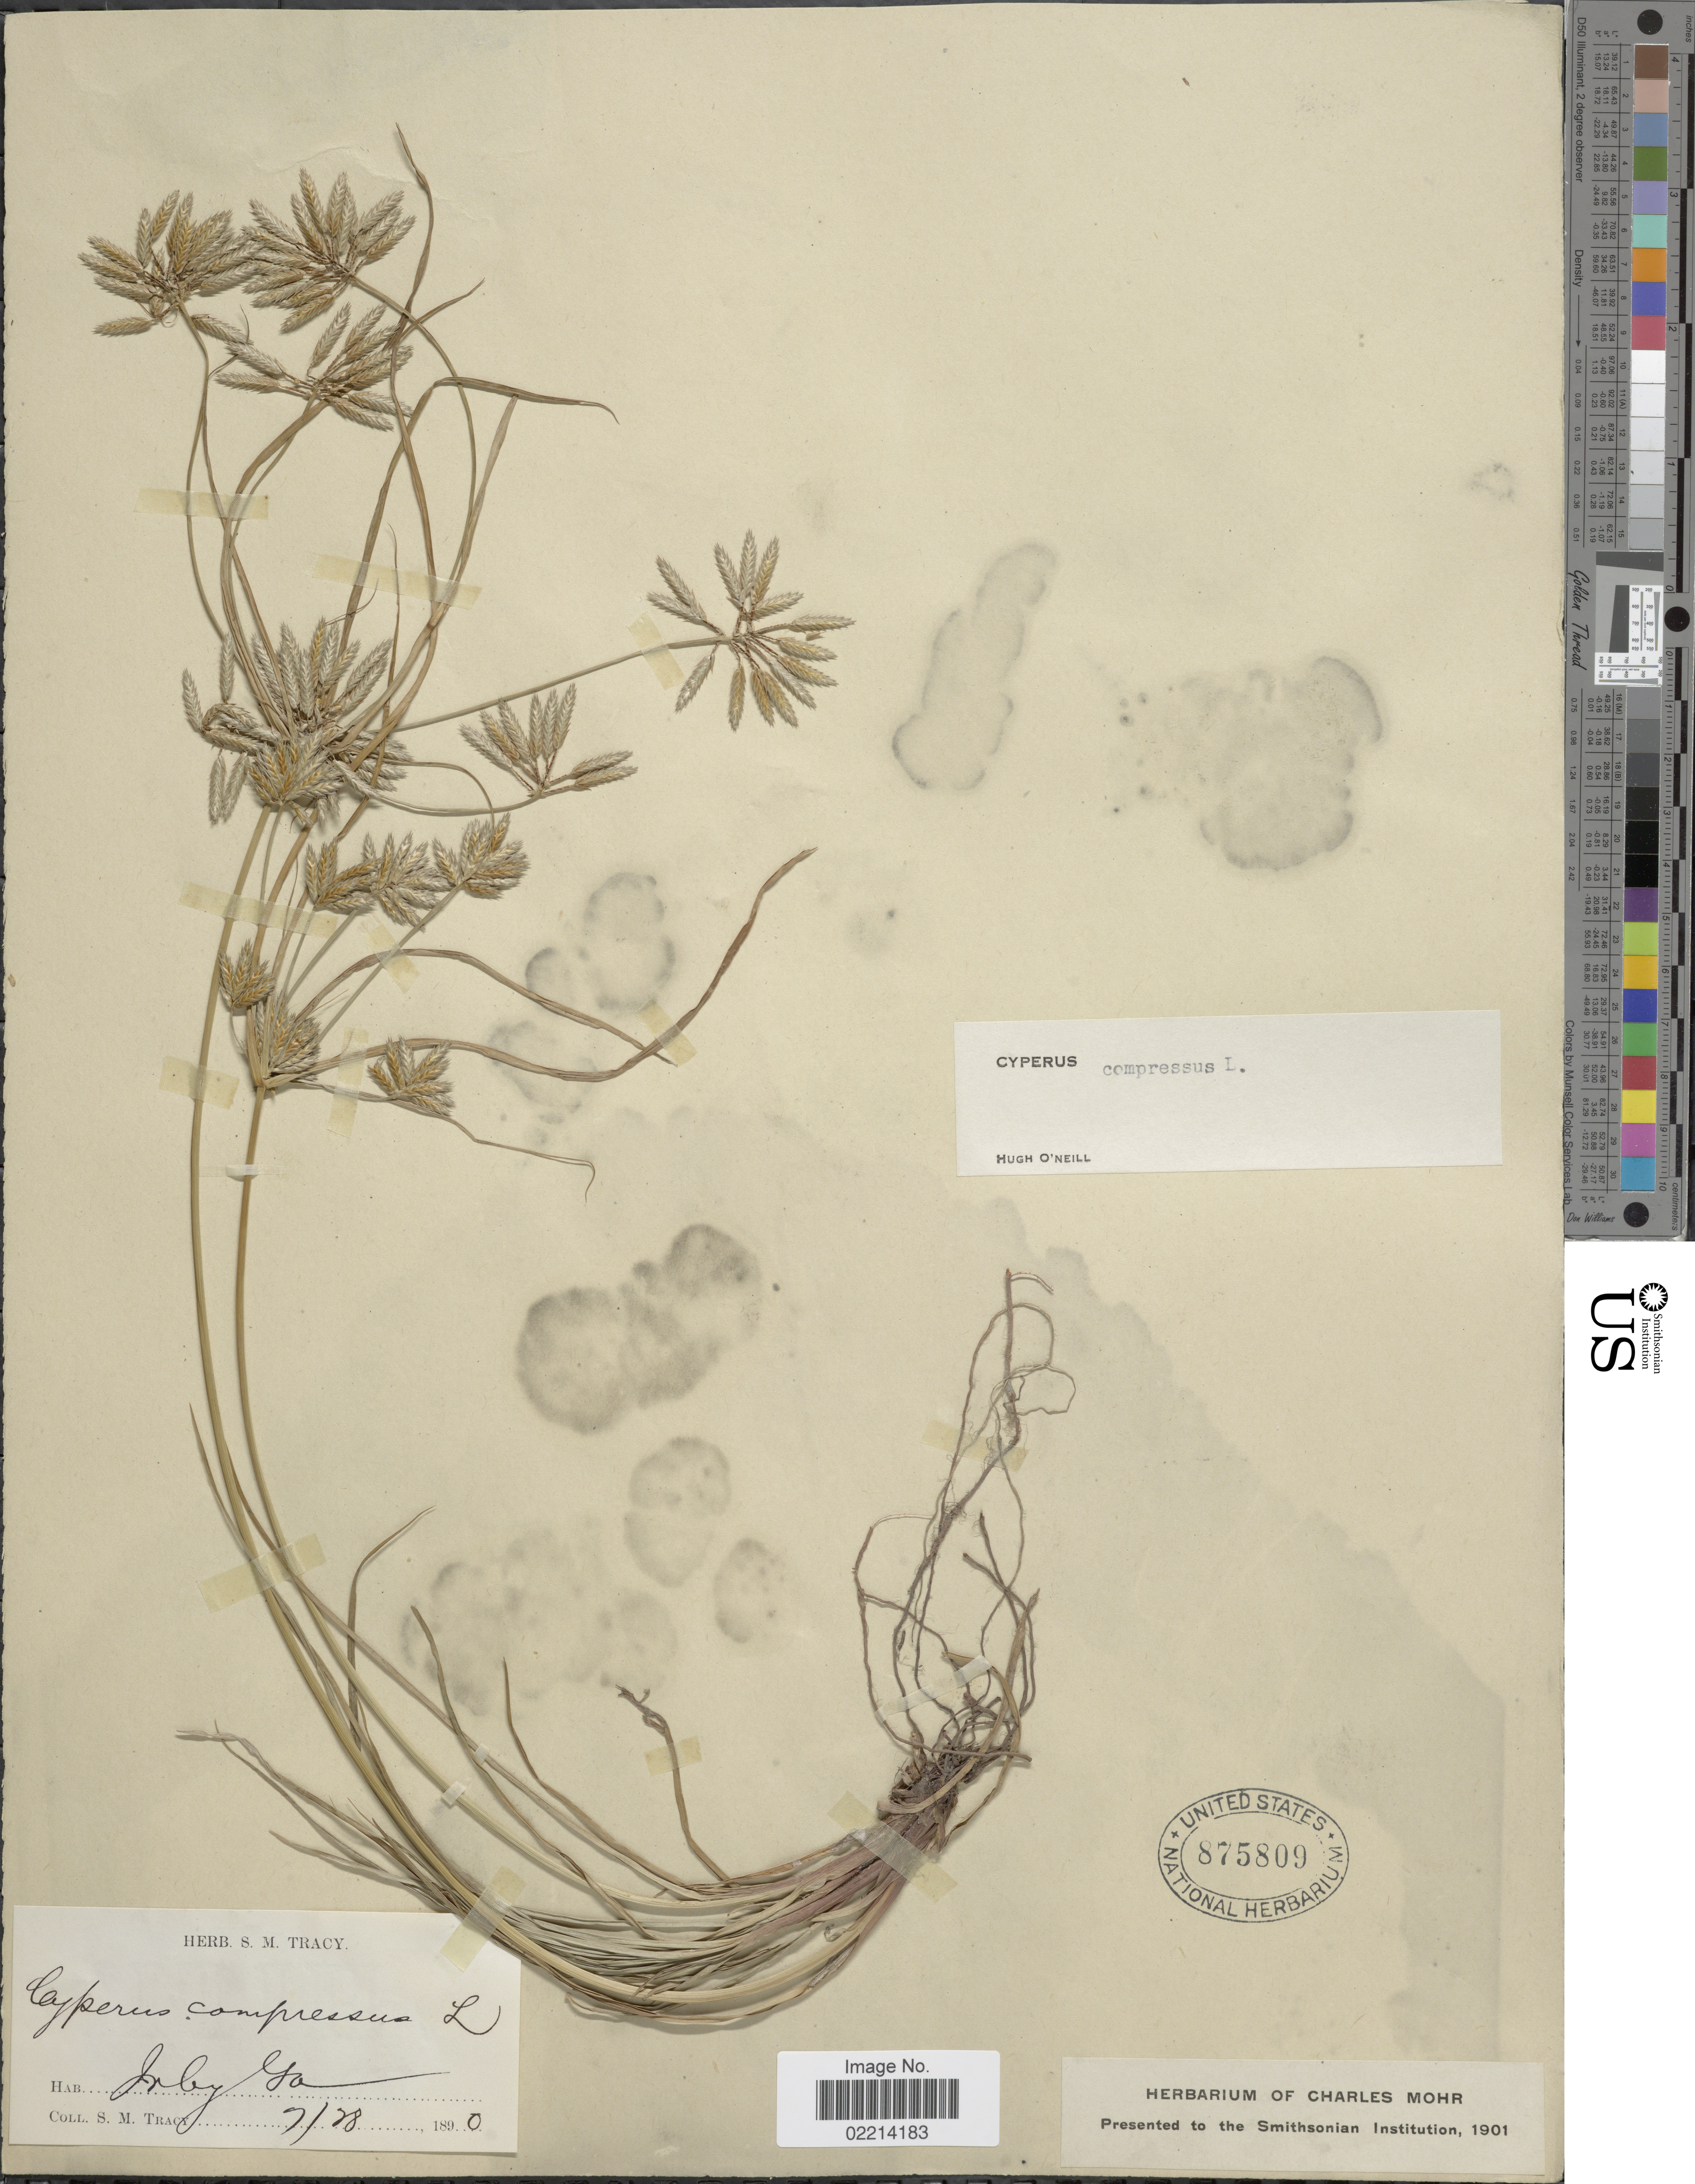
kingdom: Plantae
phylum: Tracheophyta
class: Liliopsida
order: Poales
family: Cyperaceae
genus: Cyperus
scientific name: Cyperus compressus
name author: L.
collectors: S. M. Tracy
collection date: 1890-07-28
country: United States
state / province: Georgia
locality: Irby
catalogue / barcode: US 875809